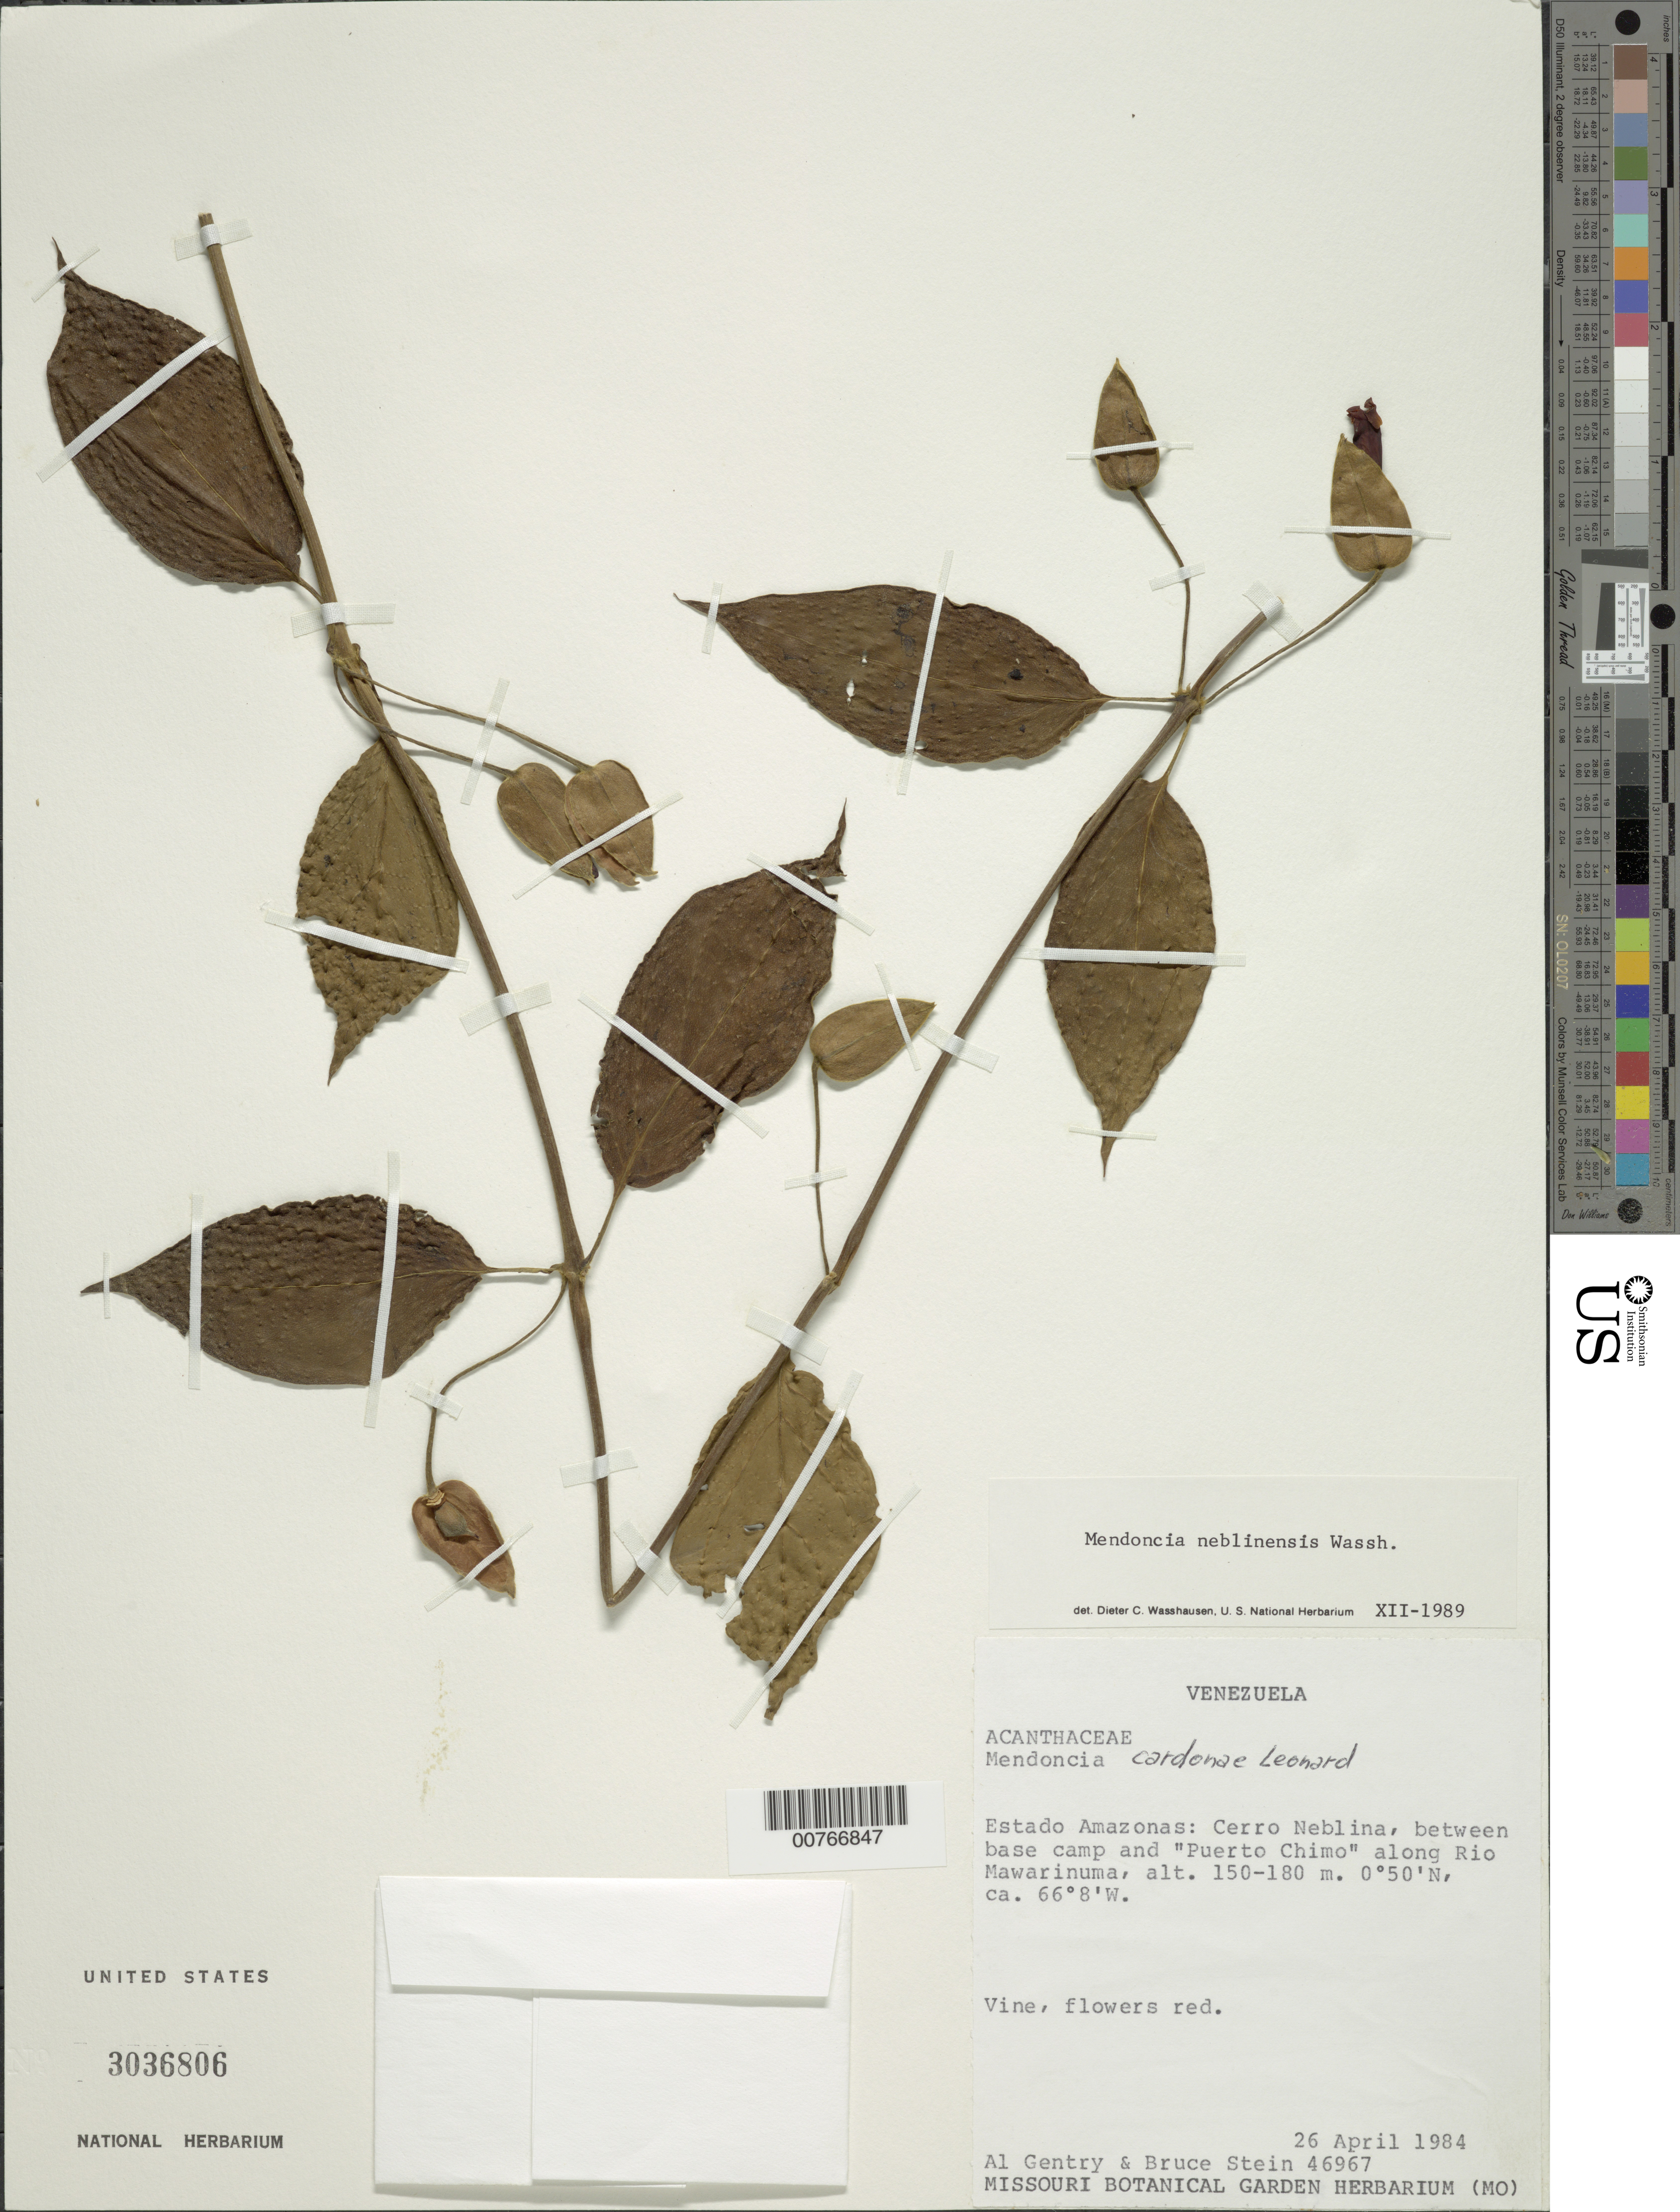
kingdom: Plantae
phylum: Tracheophyta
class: Magnoliopsida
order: Lamiales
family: Acanthaceae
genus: Mendoncia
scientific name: Mendoncia neblinensis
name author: Wassh.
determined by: Wasshausen, Dieter C., (BOT), Smithsonian Institution - National Museum of Natural History (UNITED STATES)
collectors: A. H. Gentry & B. Stein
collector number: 46967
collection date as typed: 26-Apr-84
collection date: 1984-04-26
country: Venezuela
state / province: Amazonas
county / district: Río Negro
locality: Cerro de La Neblina, Río Mawarinuma, between base camp and "Puerto Chimo"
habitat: Along river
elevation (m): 150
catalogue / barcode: US 3036806